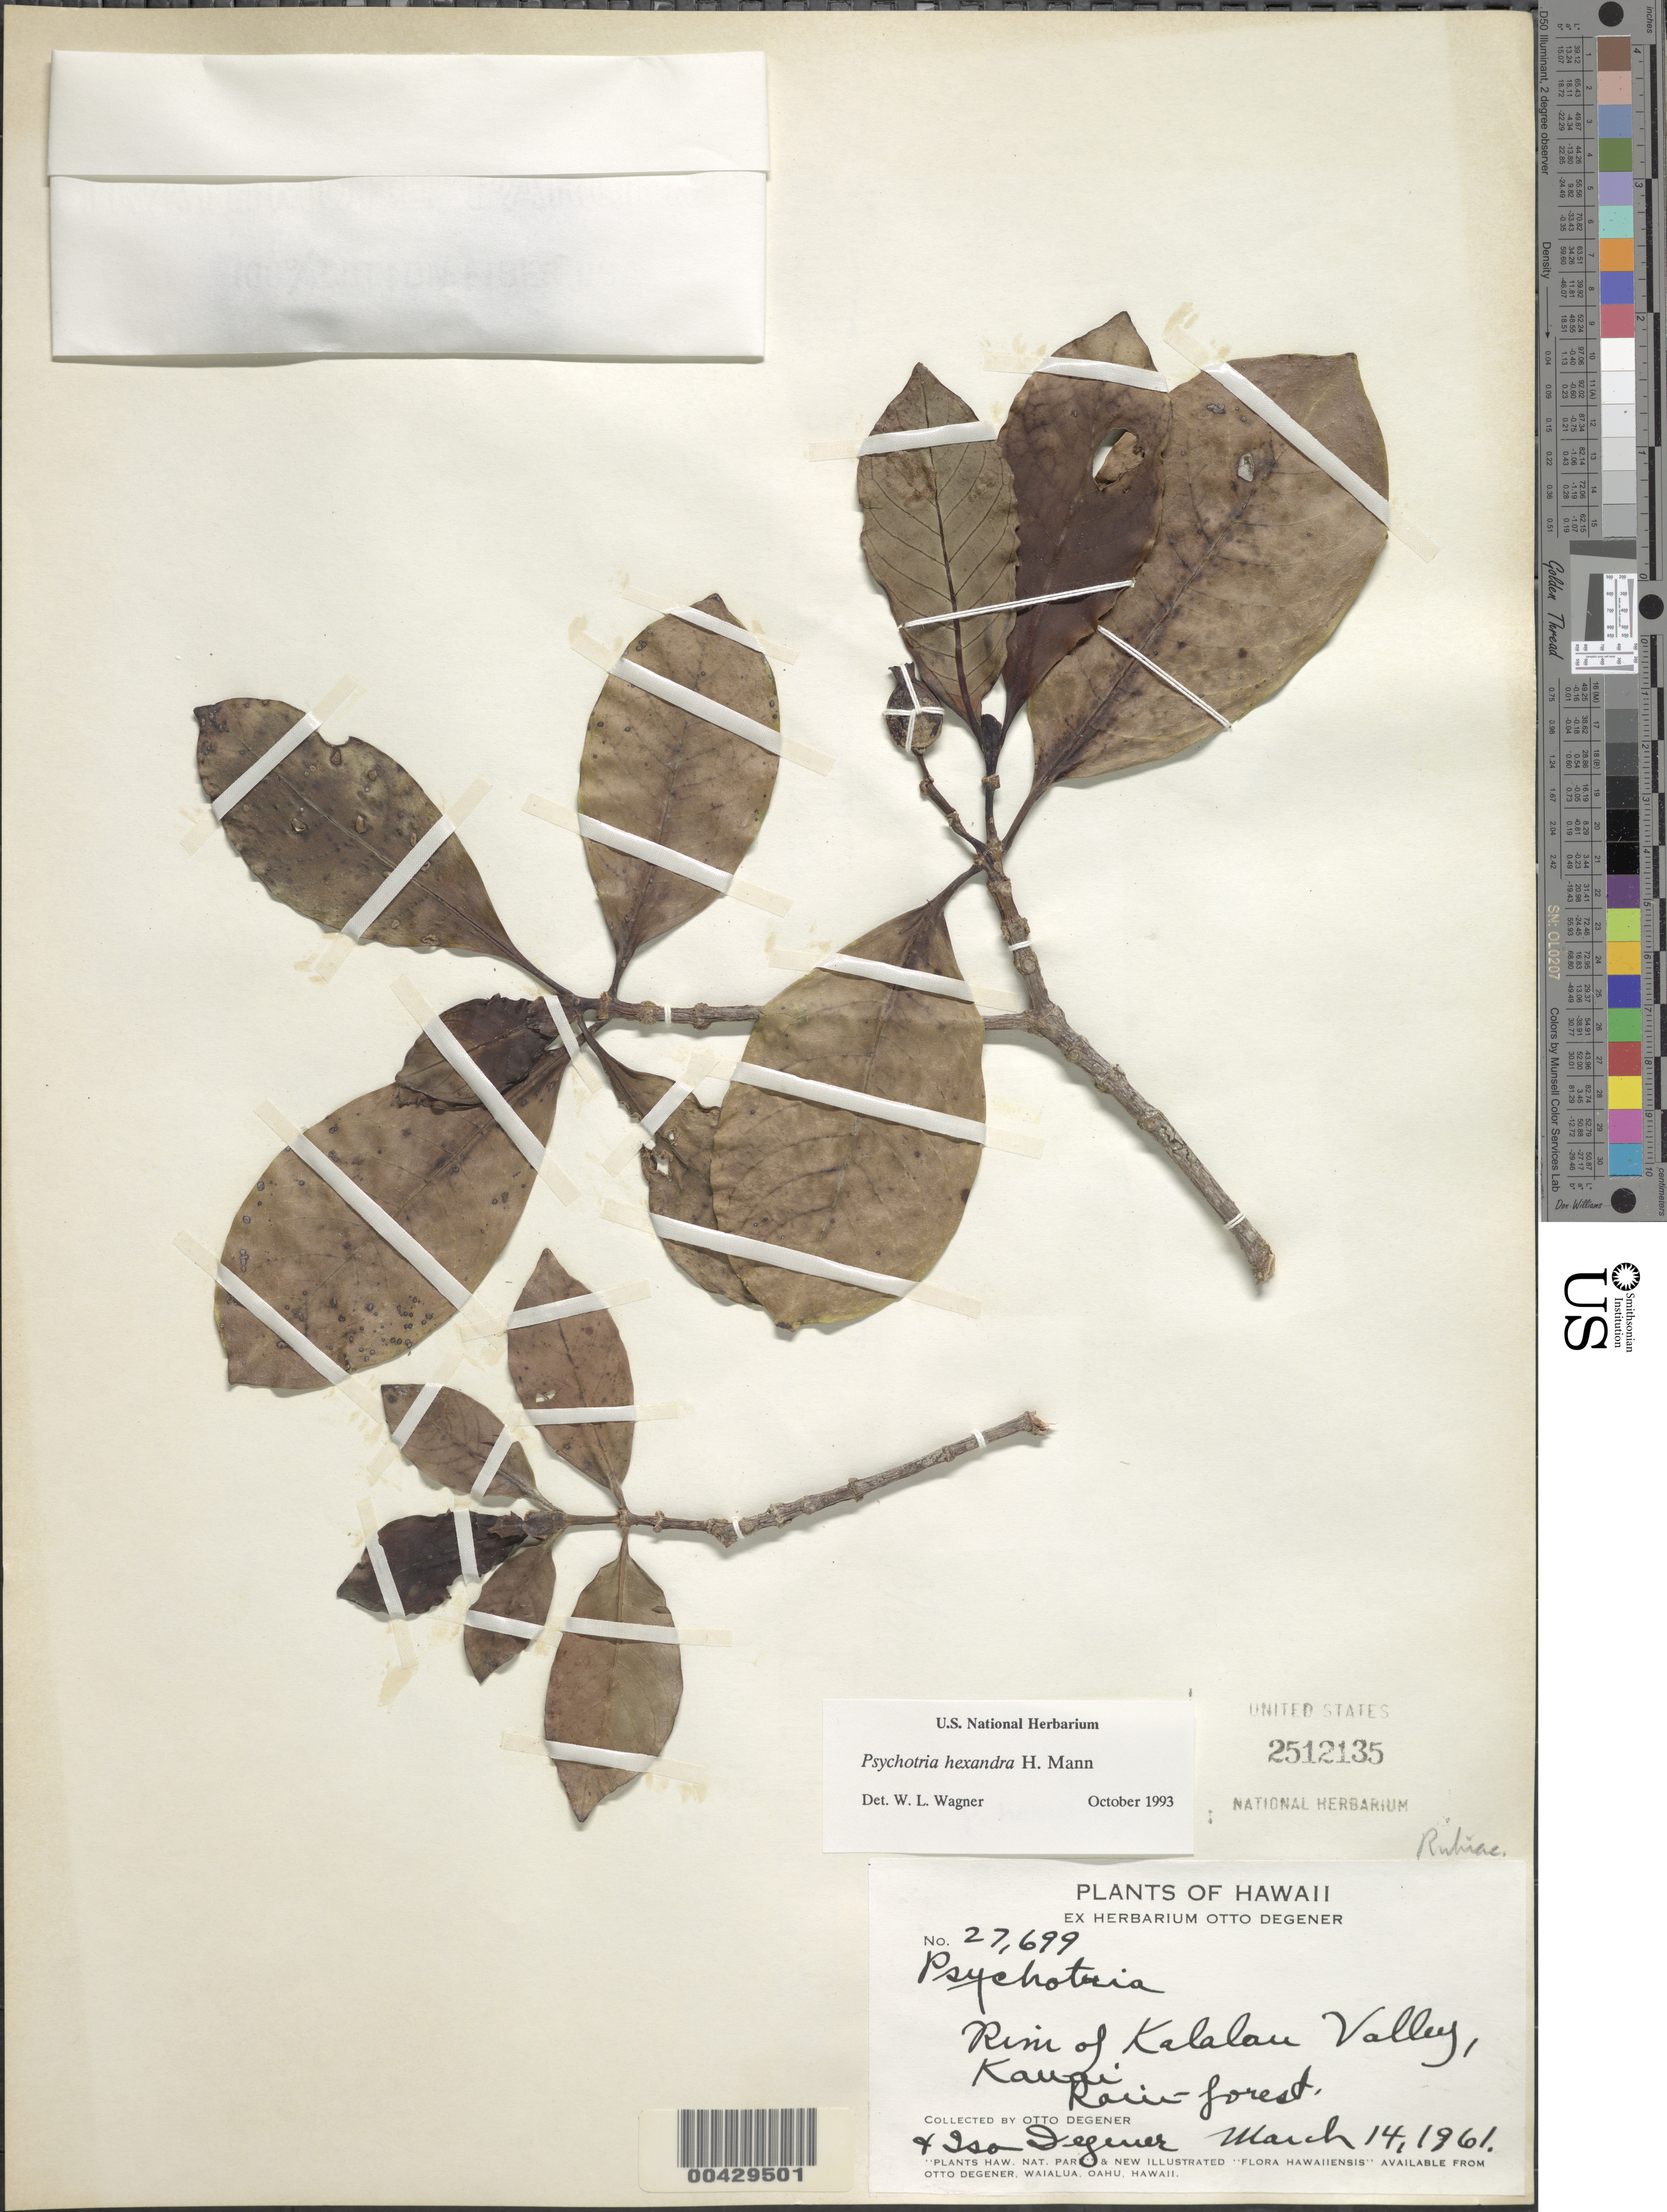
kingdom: Plantae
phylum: Tracheophyta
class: Magnoliopsida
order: Gentianales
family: Rubiaceae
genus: Psychotria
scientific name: Psychotria hexandra var. hexandra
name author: H. Mann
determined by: Wagner, W. L., (BOT), Smithsonian Institution - National Museum of Natural History (UNITED STATES)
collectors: O. Degener & I. Degener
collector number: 27699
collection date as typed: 14 Mar 1961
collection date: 1961-03-14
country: United States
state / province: Hawaii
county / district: Kauai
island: Kaua'i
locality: Rim of Kalalau Valley.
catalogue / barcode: US 2512135